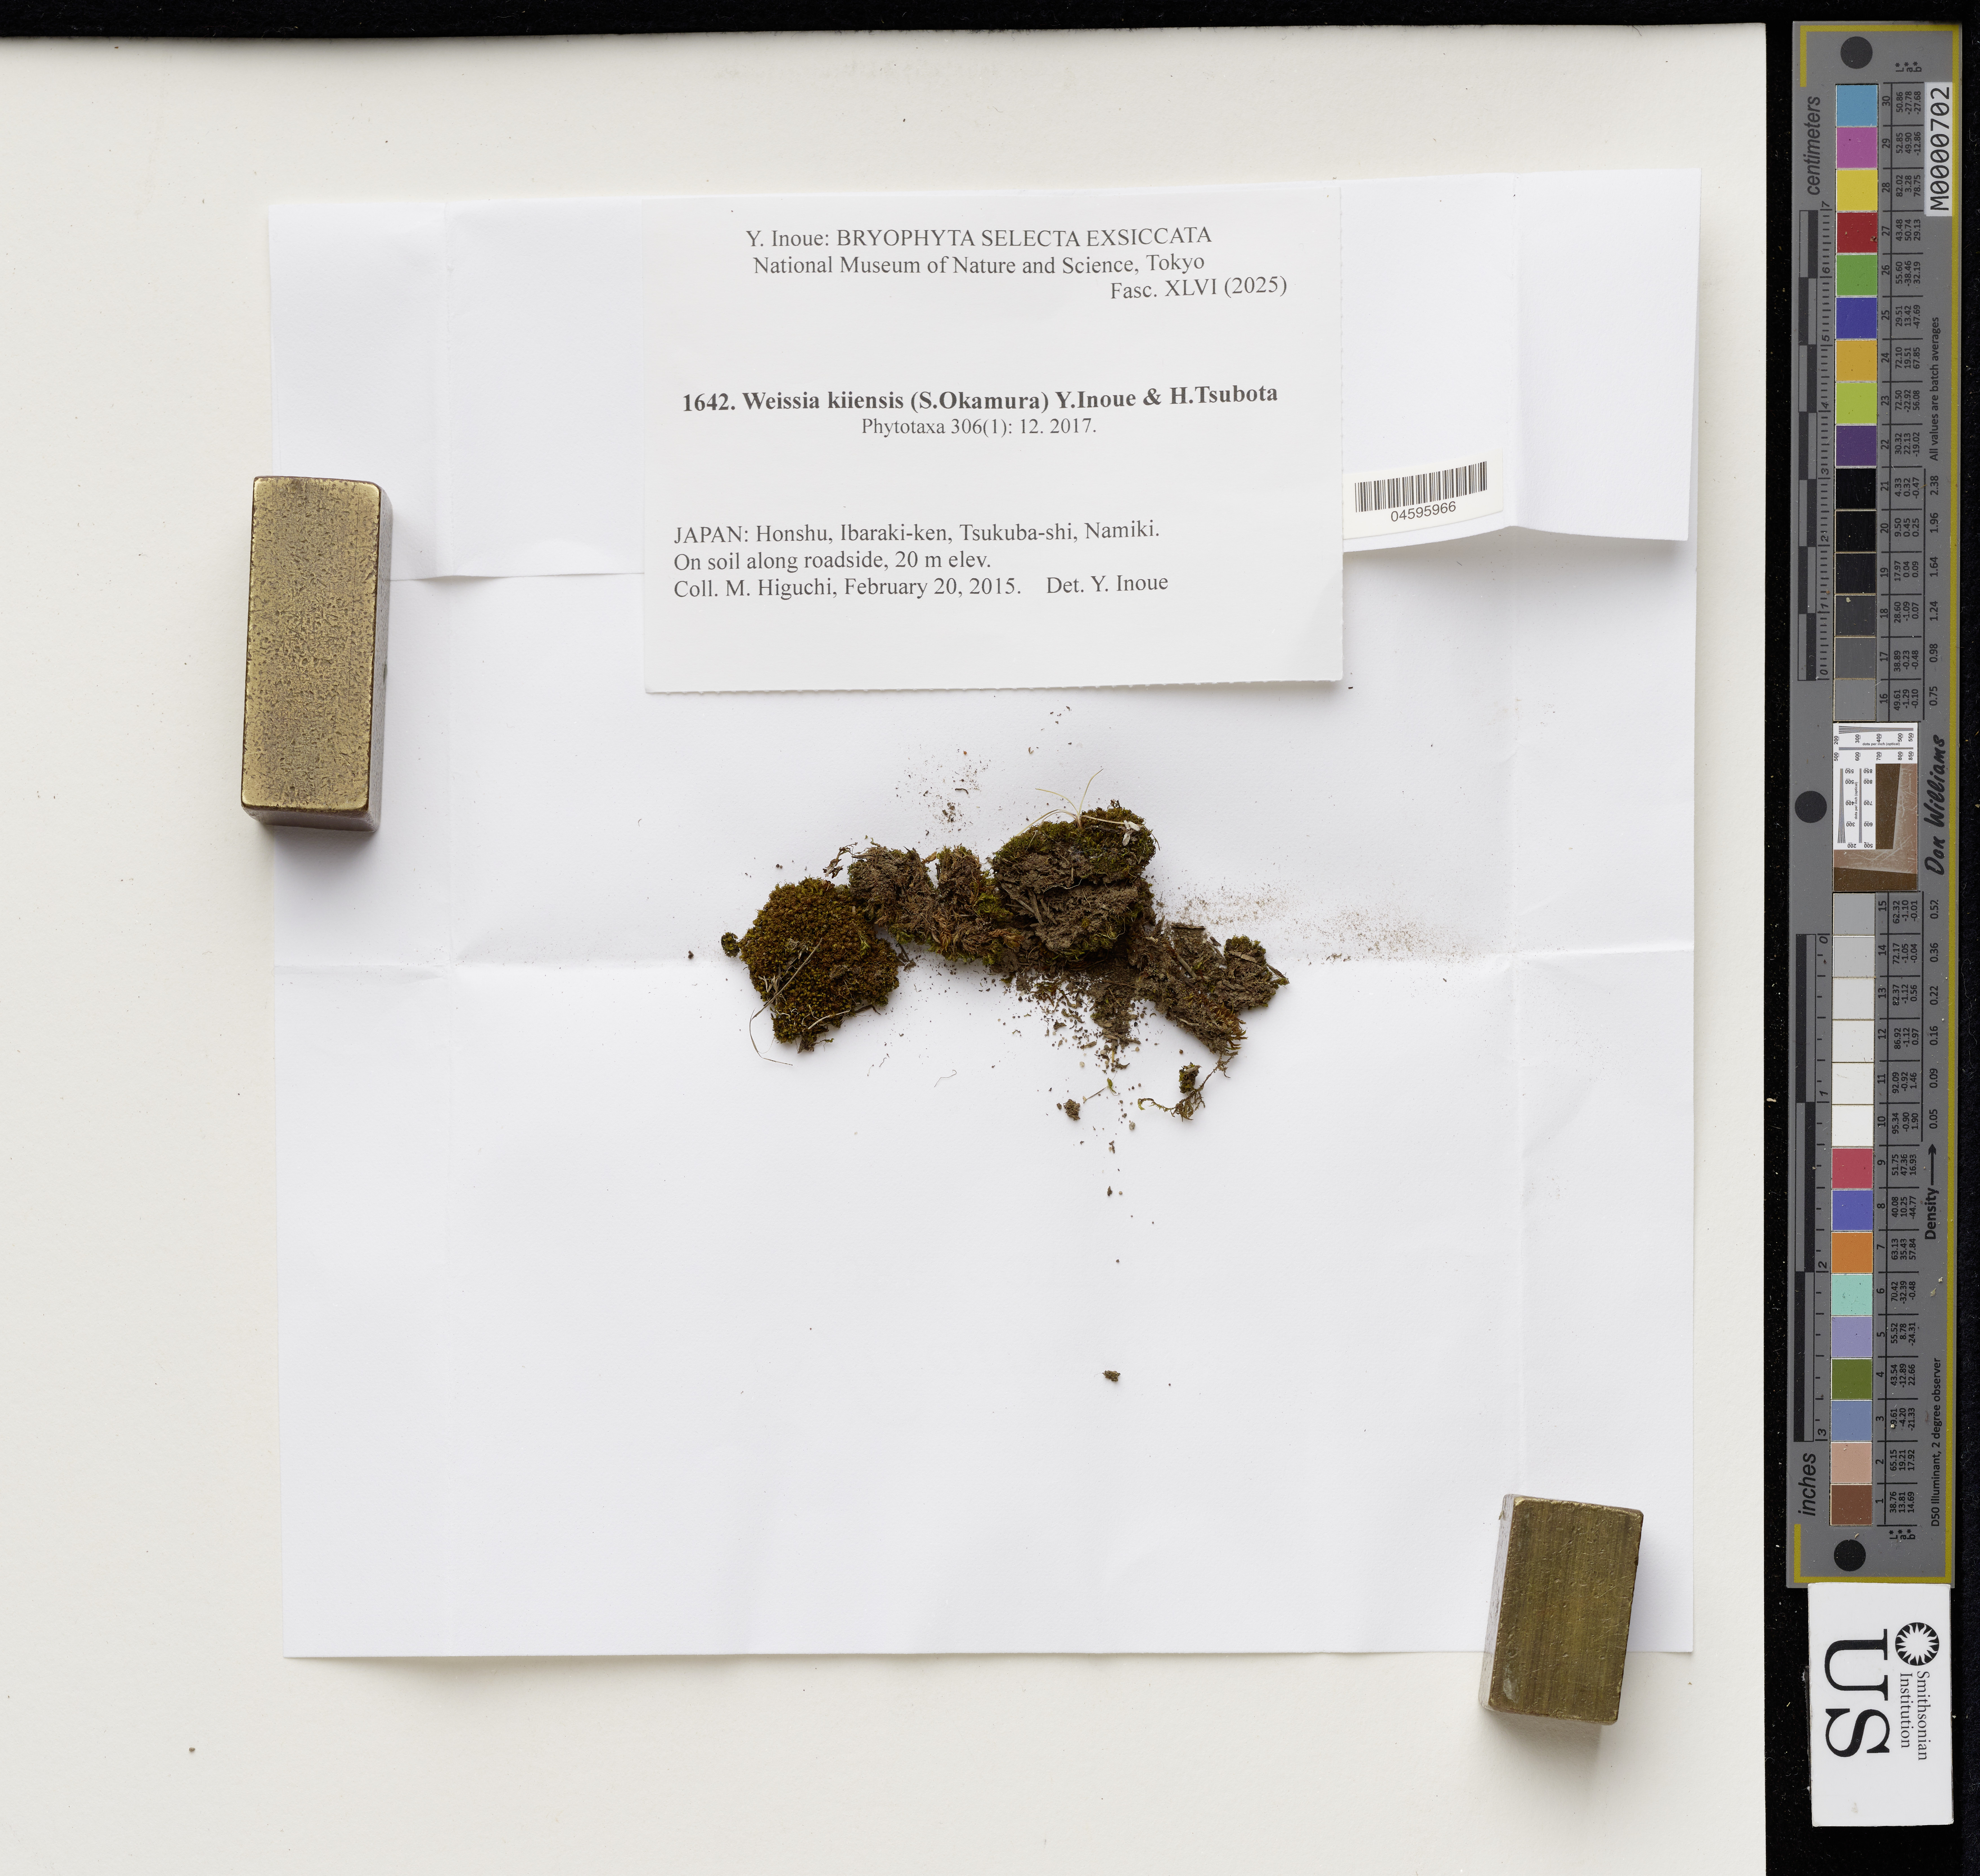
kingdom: Plantae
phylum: Bryophyta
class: Bryopsida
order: Pottiales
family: Pottiaceae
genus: Weissia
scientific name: Weissia kiiensis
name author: (S. Okamura) Y.Inoue & H. Tsubota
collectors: M. Higuchi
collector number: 1642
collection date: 2015-02-20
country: Japan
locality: Honshu, Ibaraki-ken, Tsukuba-shi, Namiki.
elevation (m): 20